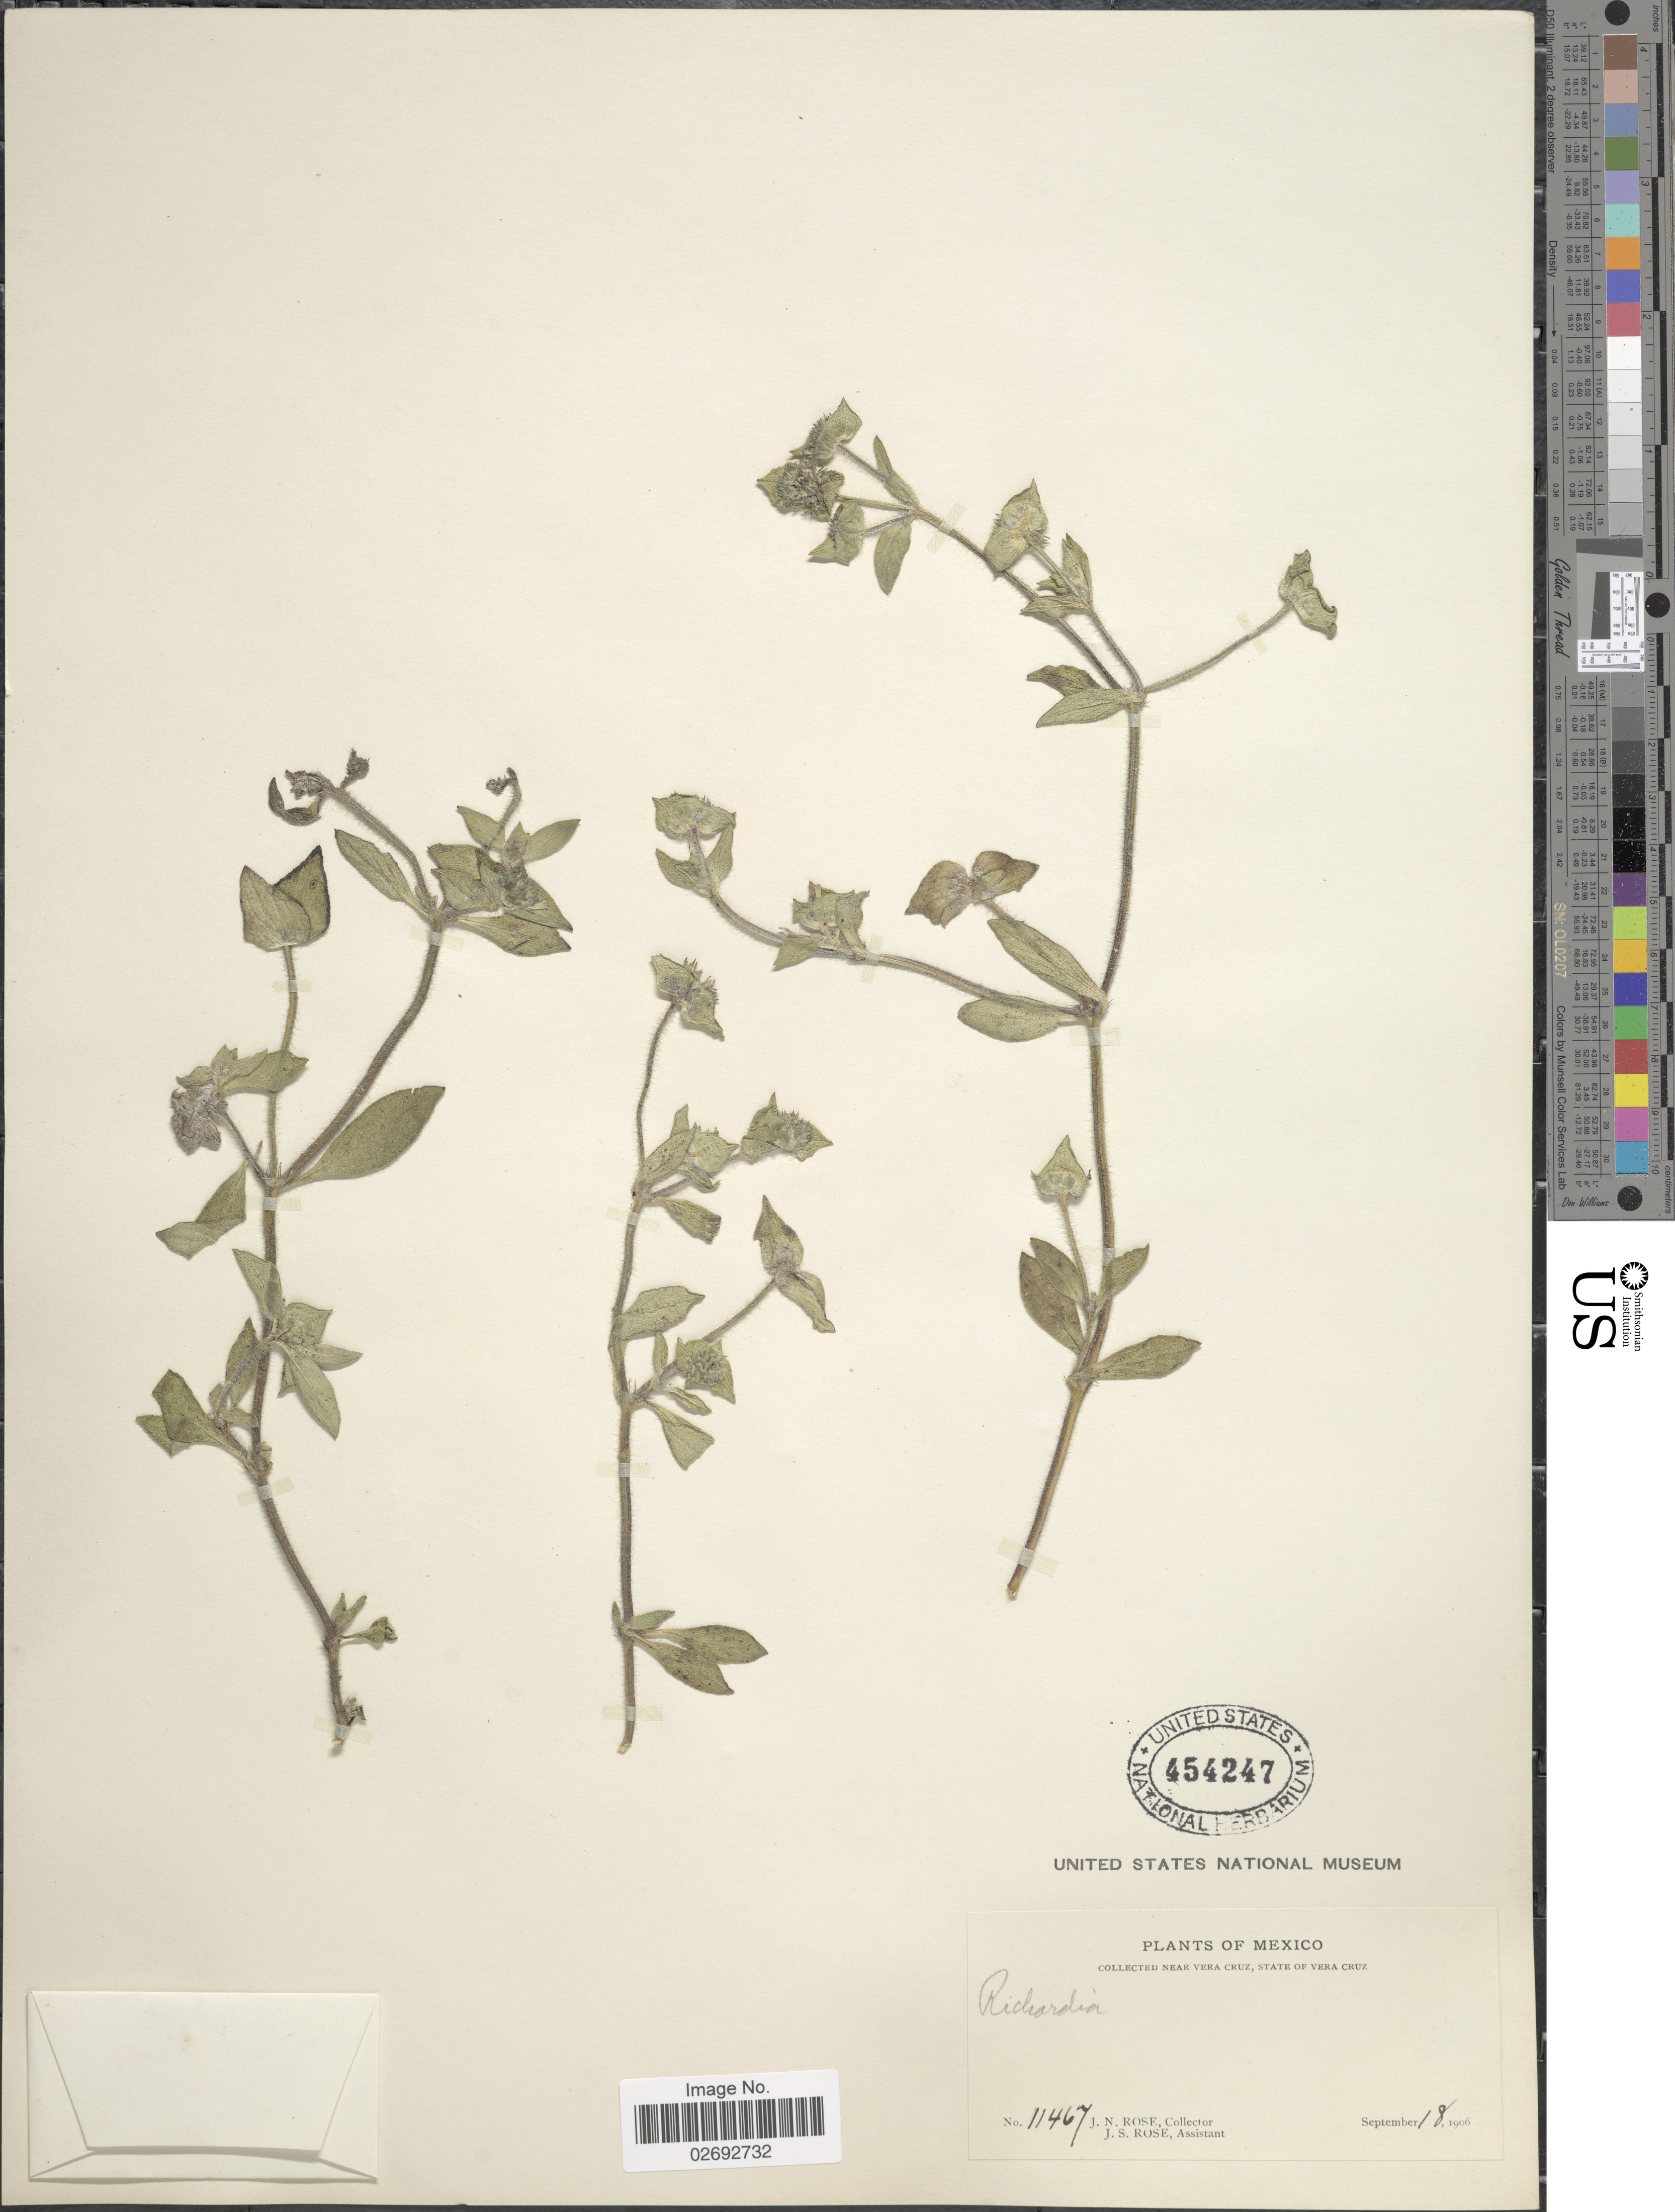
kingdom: Plantae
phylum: Tracheophyta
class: Magnoliopsida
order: Gentianales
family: Rubiaceae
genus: Richardia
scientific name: Richardia scabra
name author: L.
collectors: J. N. Rose & J. S. Rose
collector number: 11467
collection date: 1906-09-18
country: Mexico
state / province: Veracruz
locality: Near Vera Cruz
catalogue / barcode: US 454247